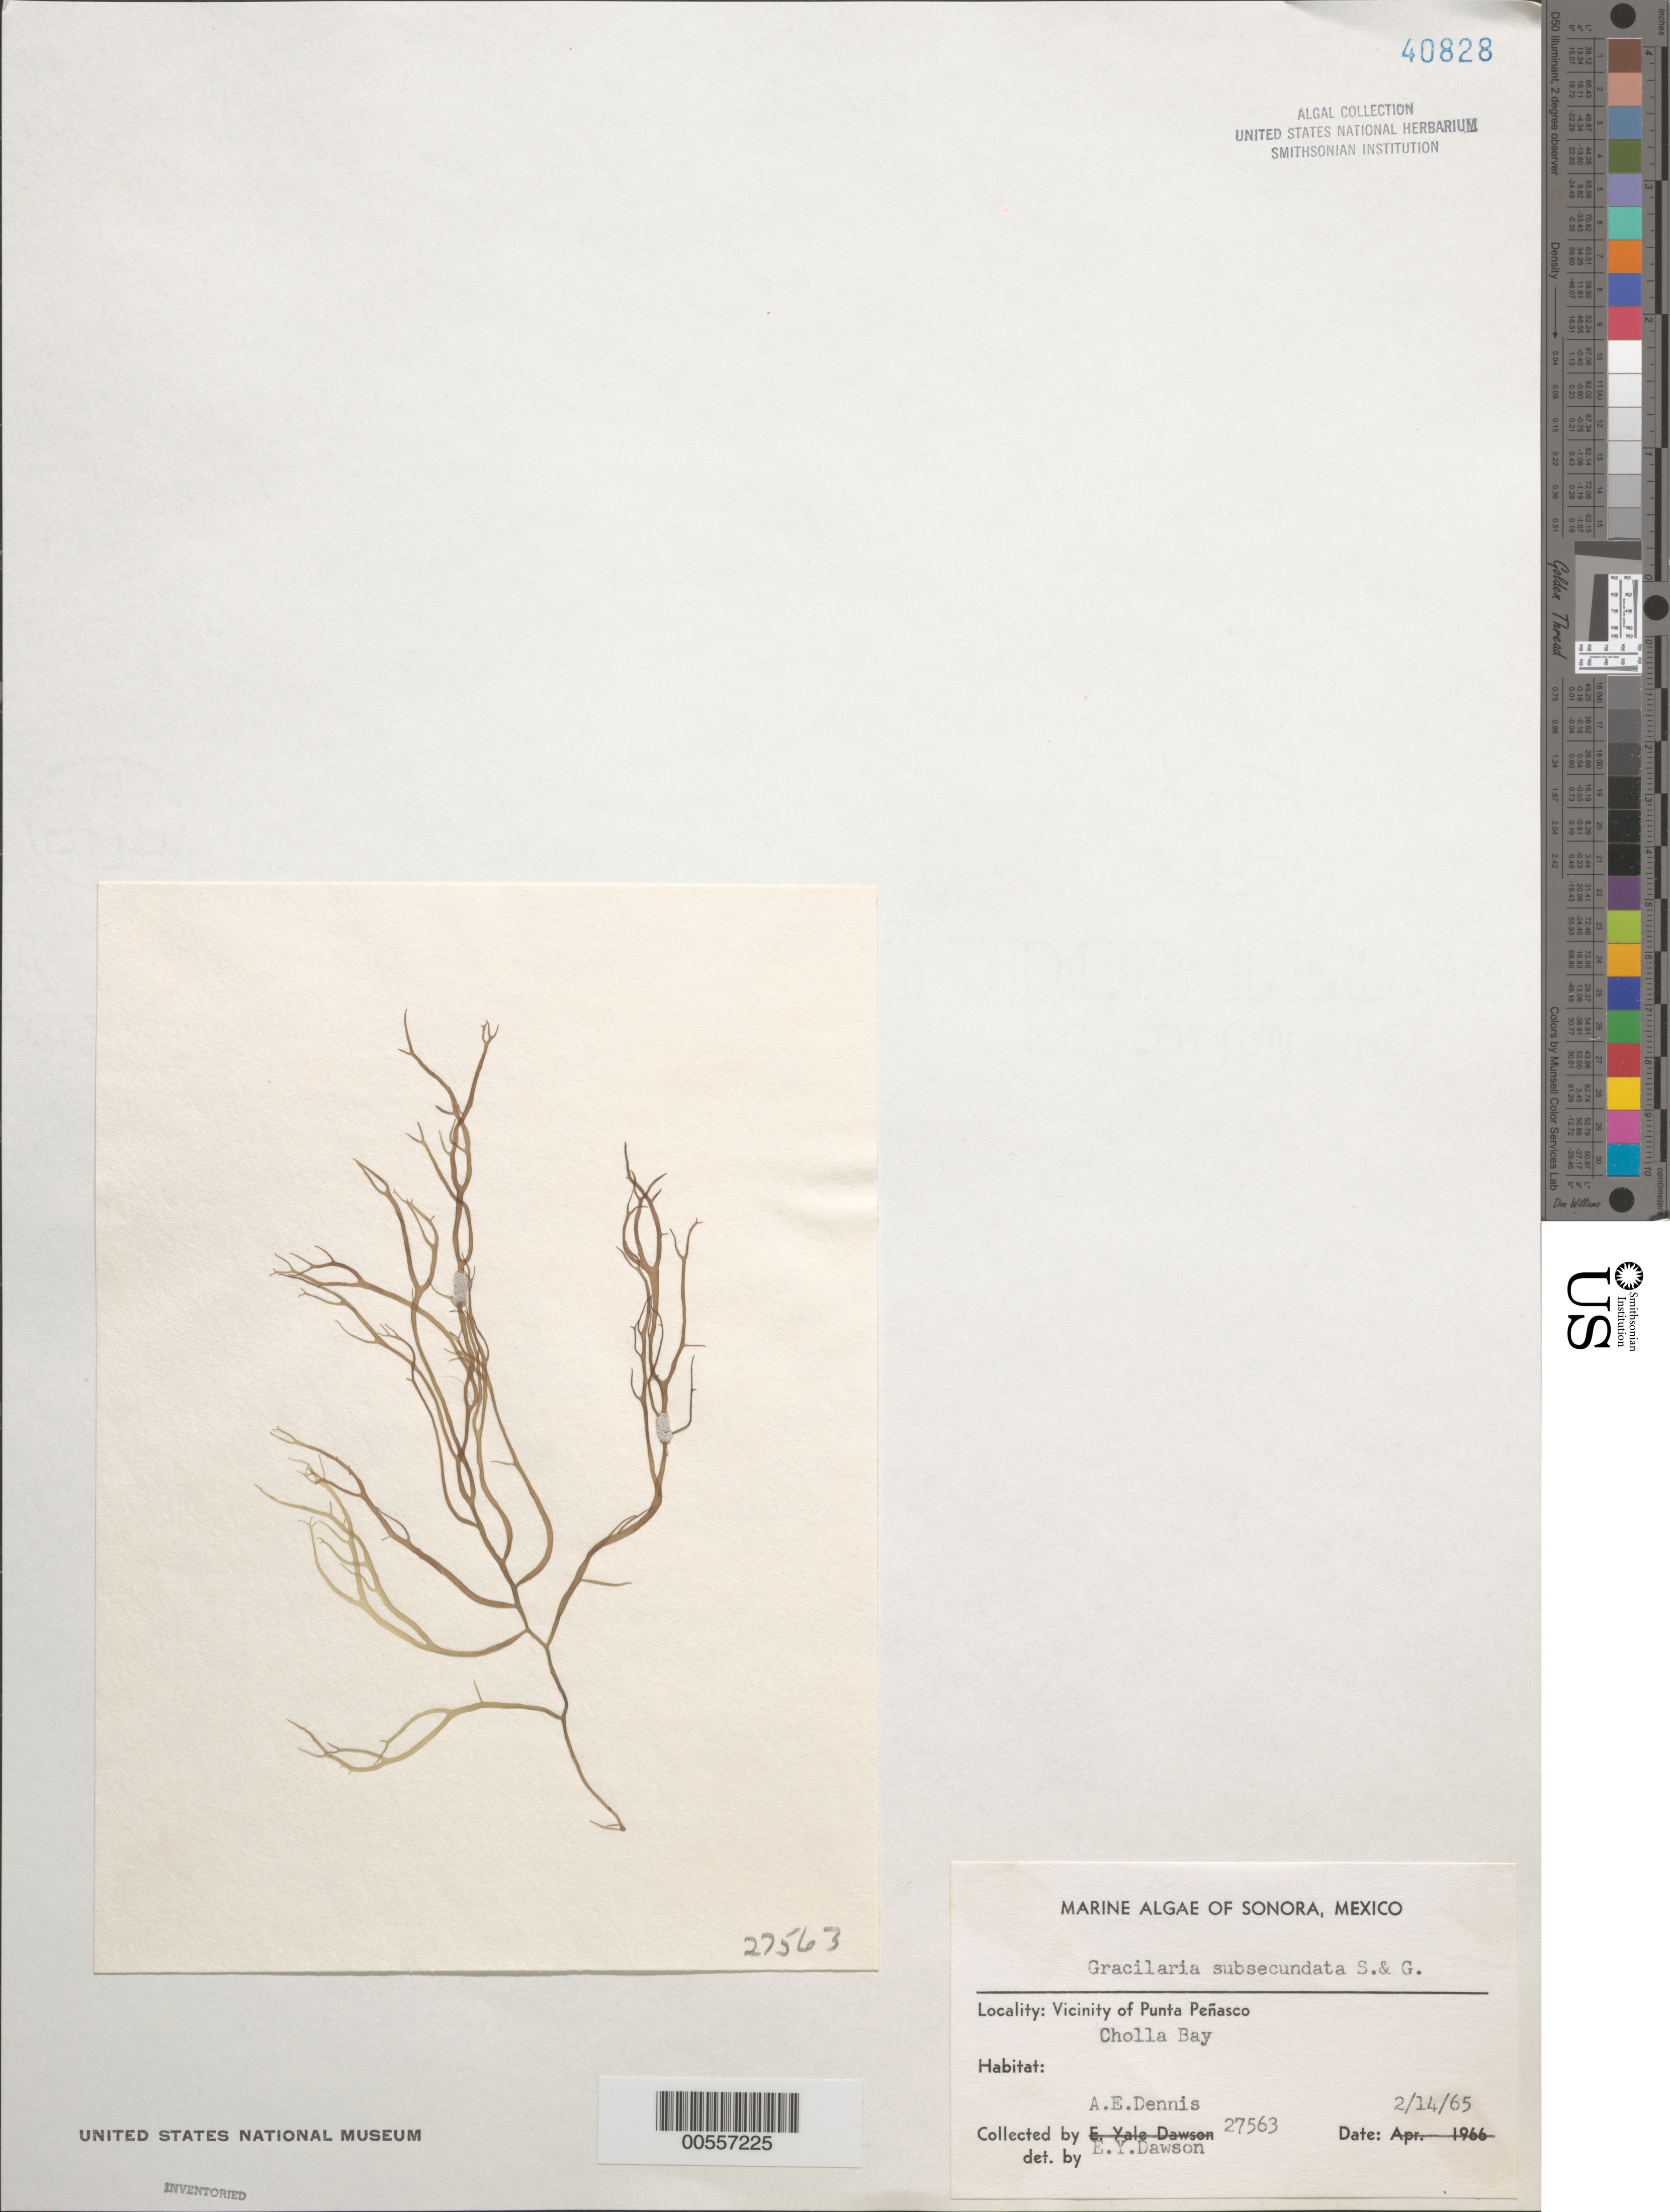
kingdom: Plantae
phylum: Rhodophyta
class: Florideophyceae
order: Gracilariales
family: Gracilariaceae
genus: Gracilaria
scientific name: Gracilaria subsecundata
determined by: Dawson, E. Y.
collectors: A. Dennis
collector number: EYD 27563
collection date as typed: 14 Feb 1965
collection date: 1965-02-14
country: Mexico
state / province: Sonora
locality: Cholla Bay, near Punta Penasco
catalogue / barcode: US 40828